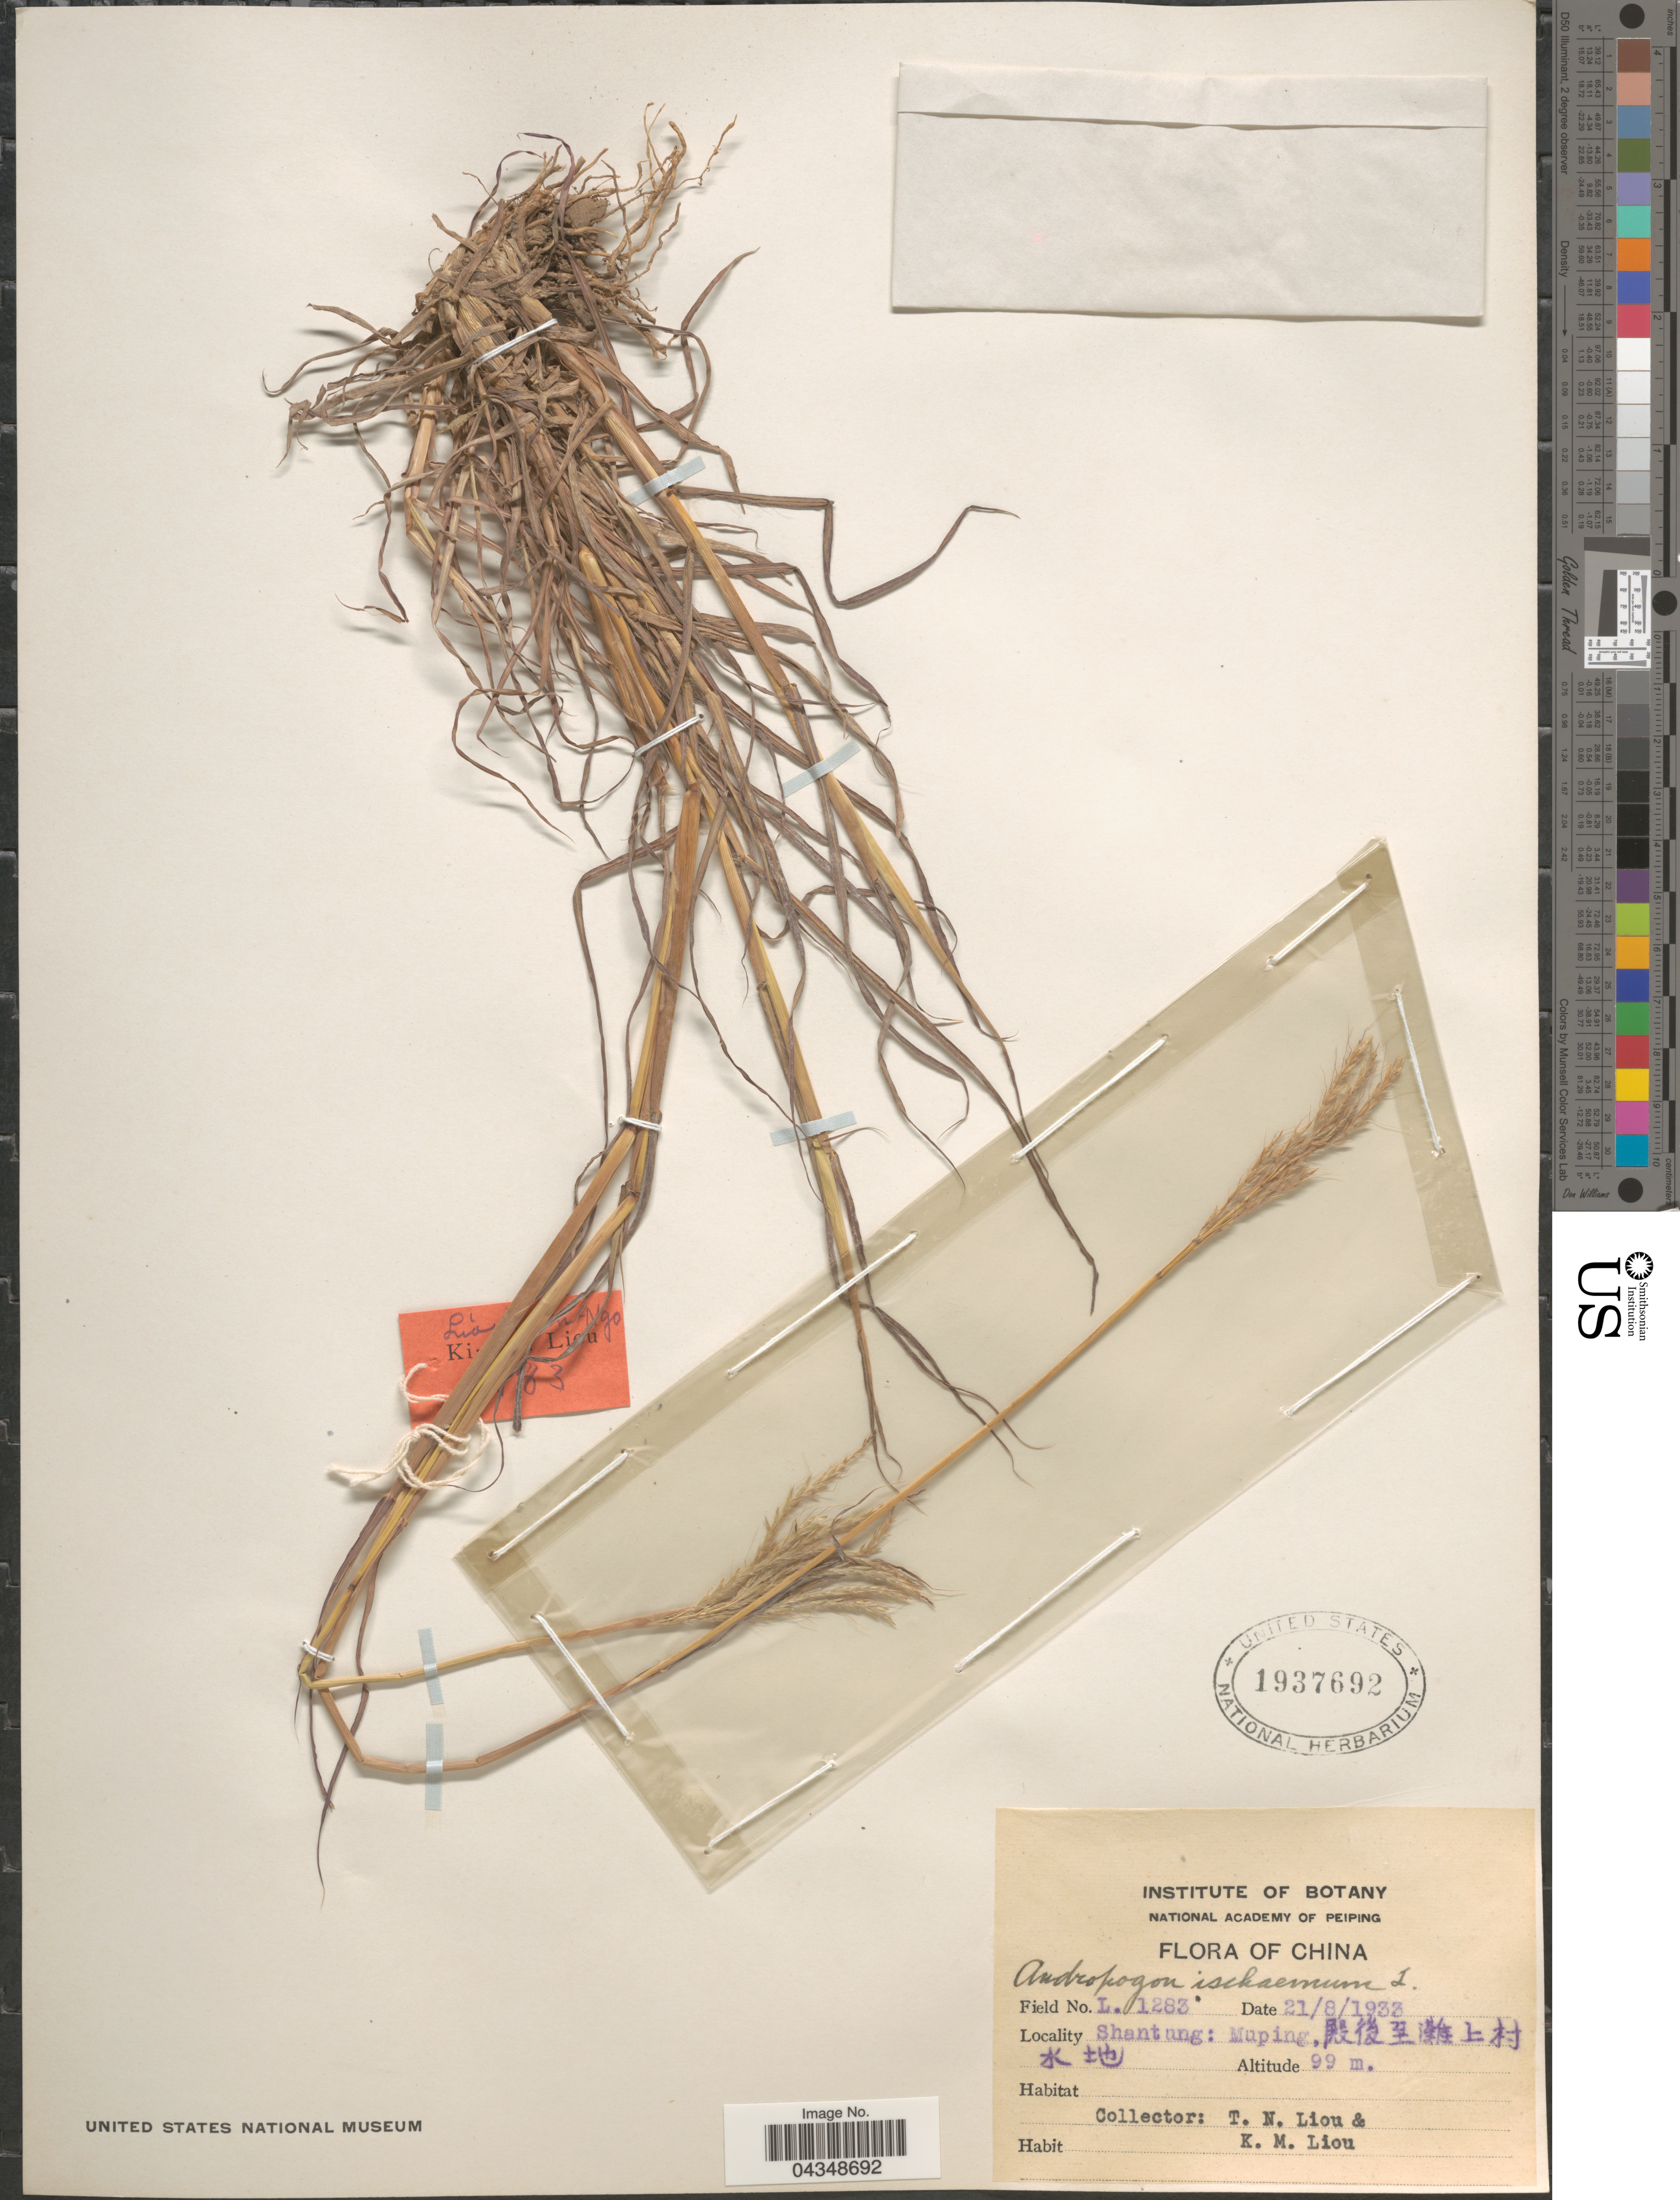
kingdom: Plantae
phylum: Tracheophyta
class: Liliopsida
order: Poales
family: Poaceae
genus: Bothriochloa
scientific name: Bothriochloa ischaemum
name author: (L.) Keng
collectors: T. N. Liou & K. M. Liou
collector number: L. 1283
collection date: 1933-08-21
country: China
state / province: Shandong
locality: Shantung: Muping, X.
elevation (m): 99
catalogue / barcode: US 1937692